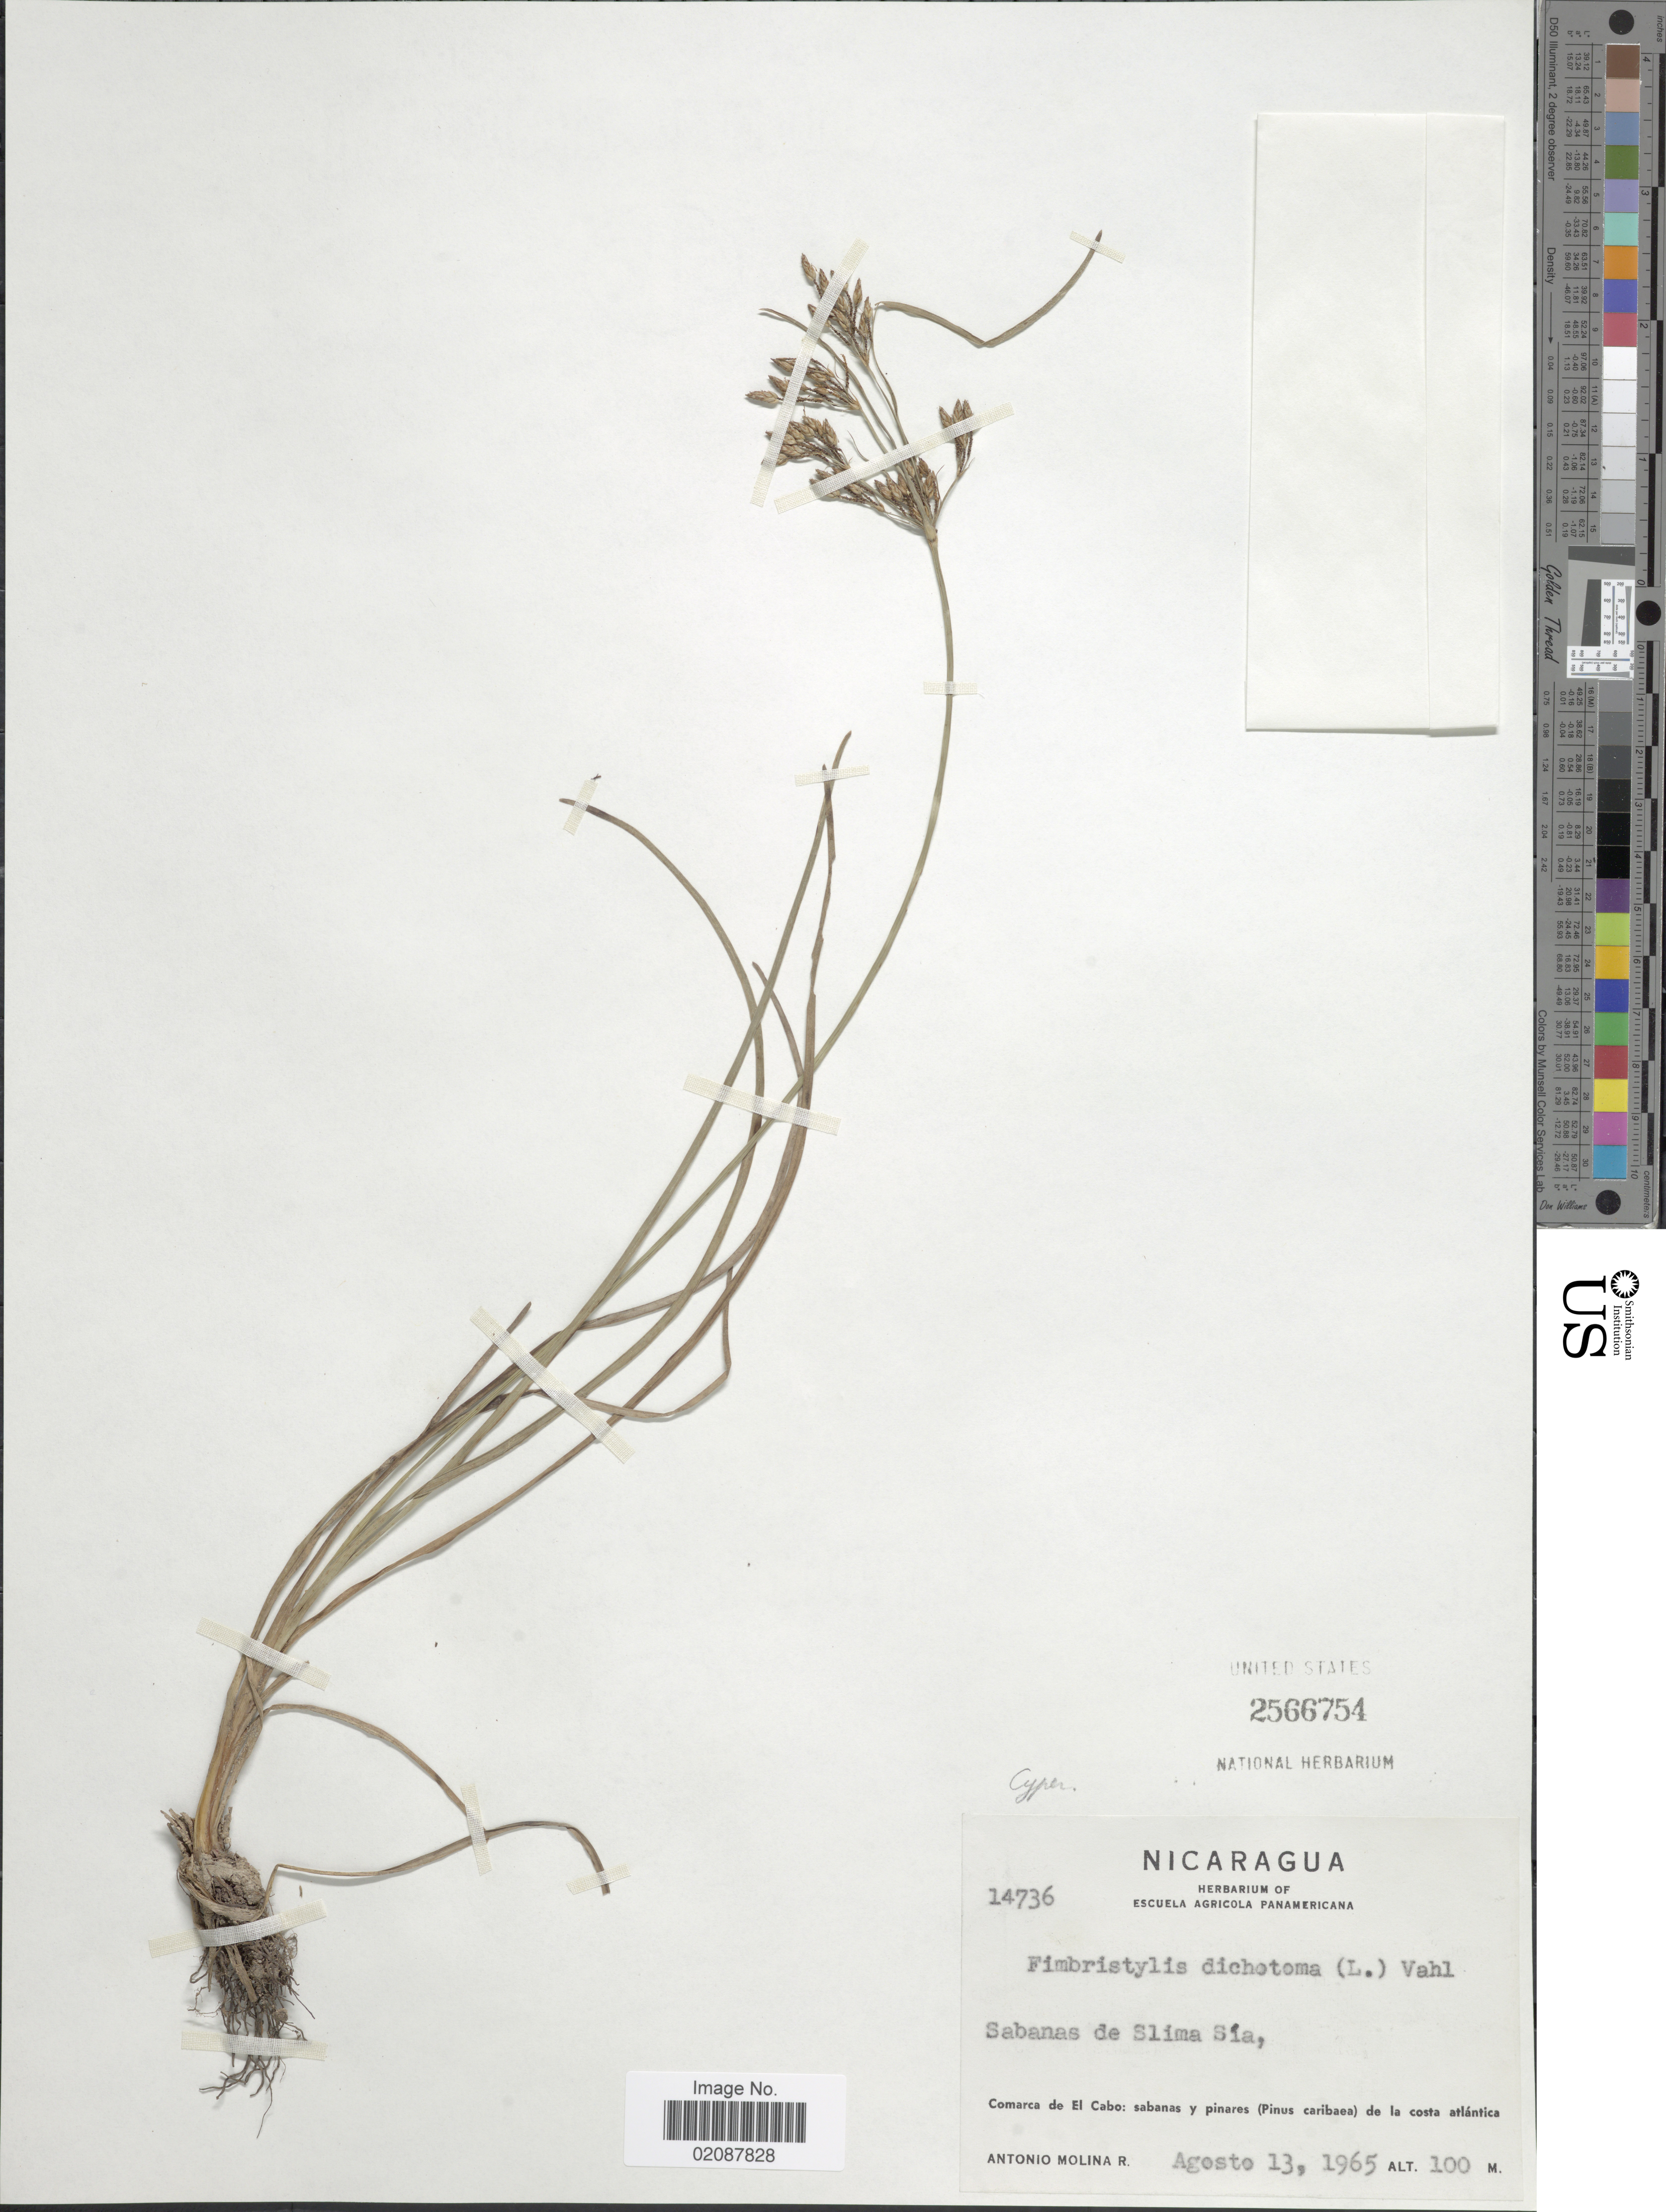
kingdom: Plantae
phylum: Tracheophyta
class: Liliopsida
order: Poales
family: Cyperaceae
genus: Fimbristylis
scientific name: Fimbristylis dichotoma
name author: (L.) Vahl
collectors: A. Molina R.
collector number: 14736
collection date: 1965-08-13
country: Nicaragua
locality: Sabanas de Slima Sía, Comarca de El Cabo: sabanas y pinares (Pinus caribaea) de la costa atlantica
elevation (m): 100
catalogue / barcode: US 2566754